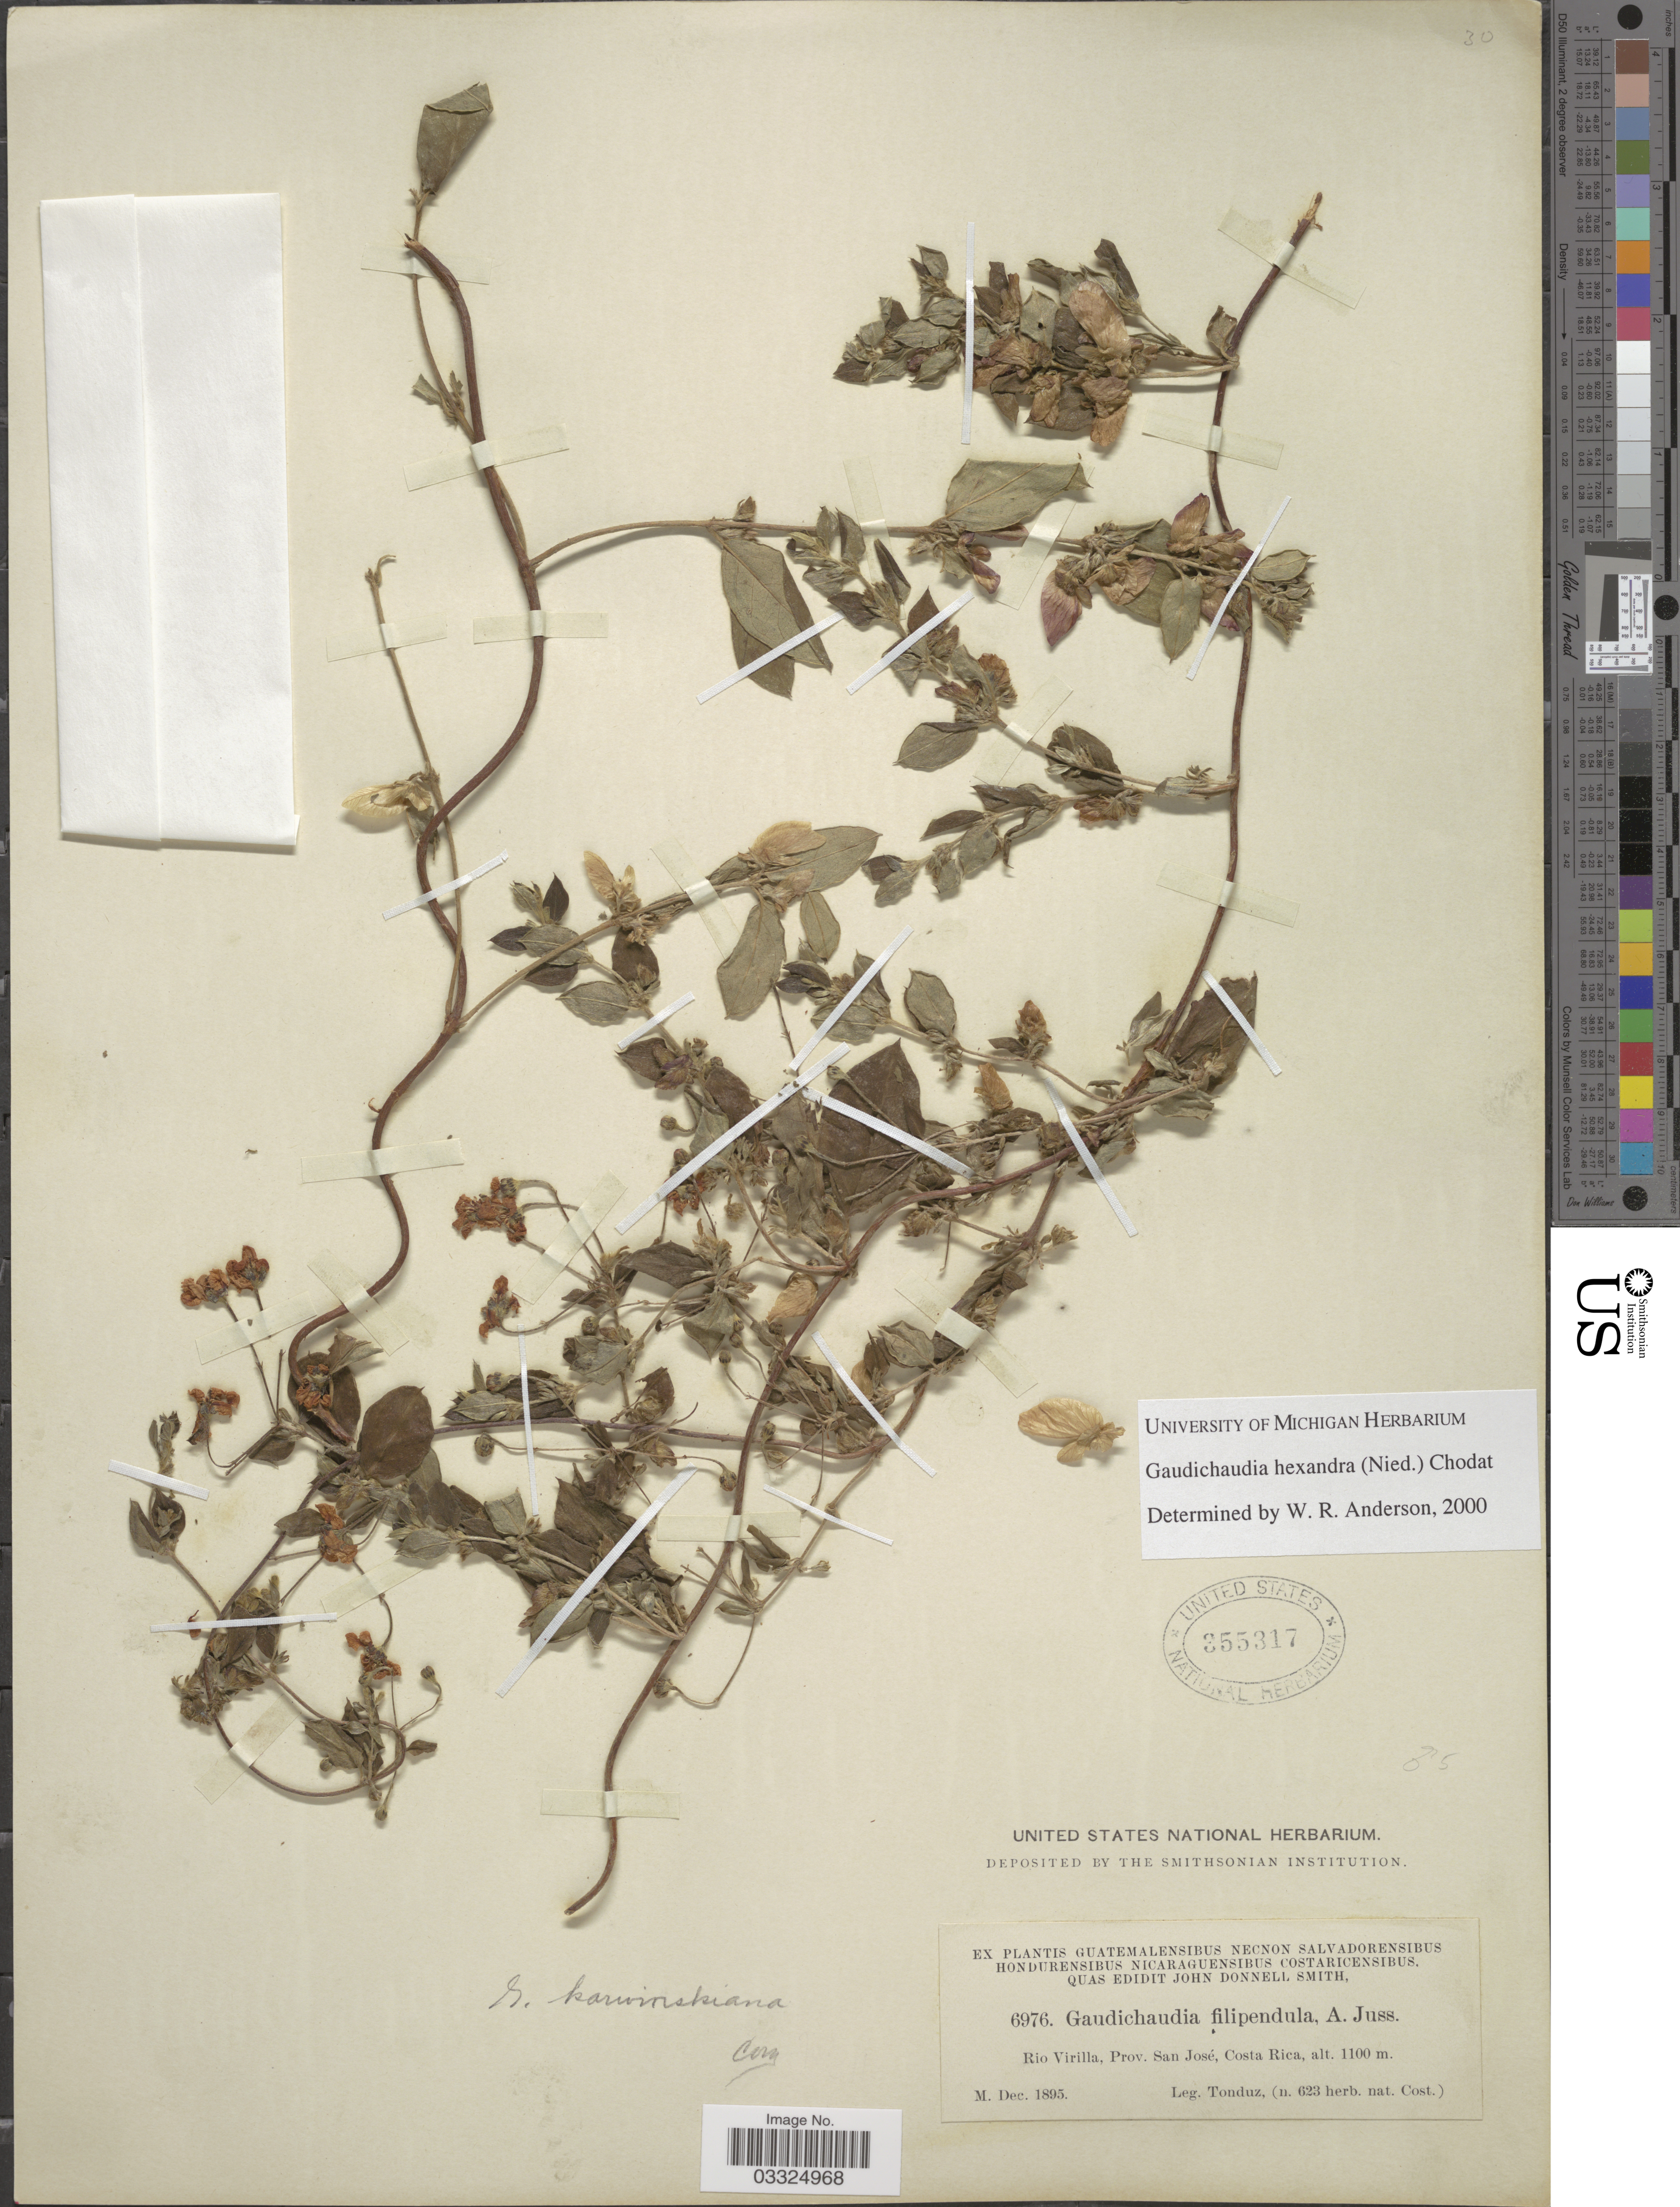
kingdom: Plantae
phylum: Tracheophyta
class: Magnoliopsida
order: Malpighiales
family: Malpighiaceae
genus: Gaudichaudia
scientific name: Gaudichaudia hexandra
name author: (Nied.) Chodat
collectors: Tonduz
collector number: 6976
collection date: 1895-12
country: Costa Rica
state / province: San José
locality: Rio Virilla.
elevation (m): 1100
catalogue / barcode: US 355317